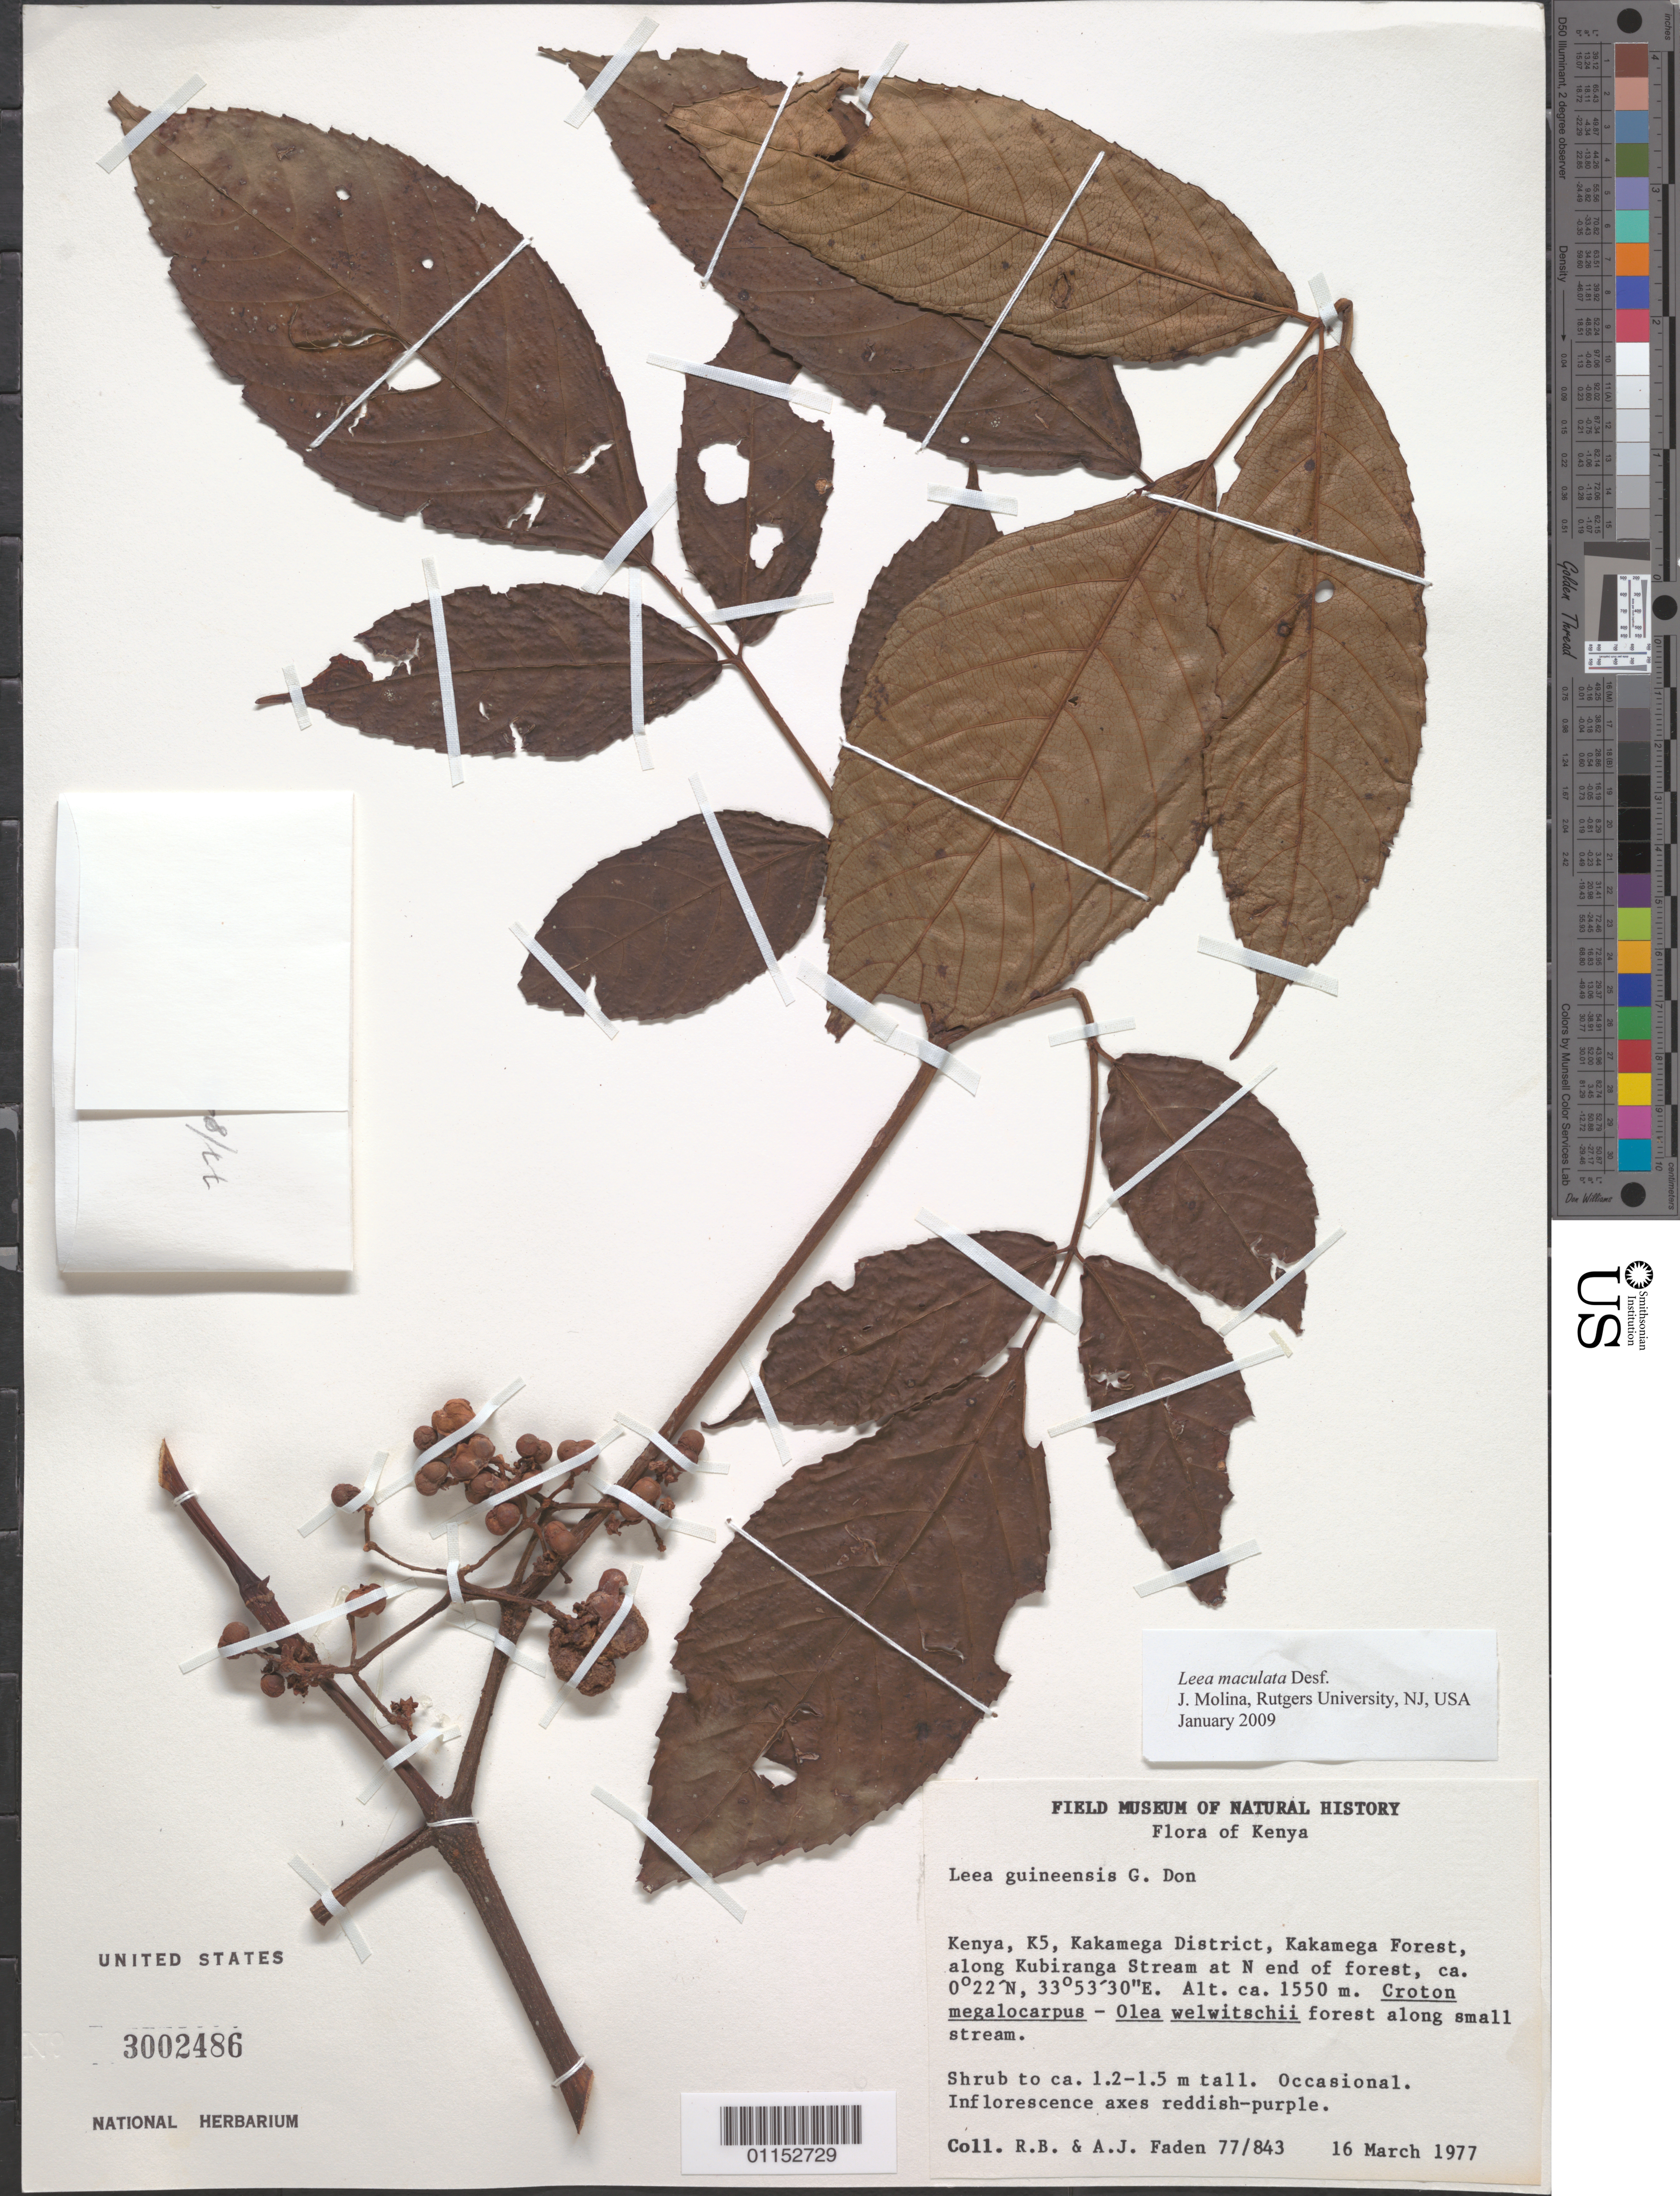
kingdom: Plantae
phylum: Tracheophyta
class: Magnoliopsida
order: Vitales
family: Vitaceae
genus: Leea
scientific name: Leea maculata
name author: Desf.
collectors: R. B. Faden & A. J. Faden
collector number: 77/843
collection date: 1977-03-16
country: Kenya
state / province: Kakamega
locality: Kakamega Forest, along Kubiranga Stream at N end of forest.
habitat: Forest. Shrub.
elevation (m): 1550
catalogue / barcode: US 3002486